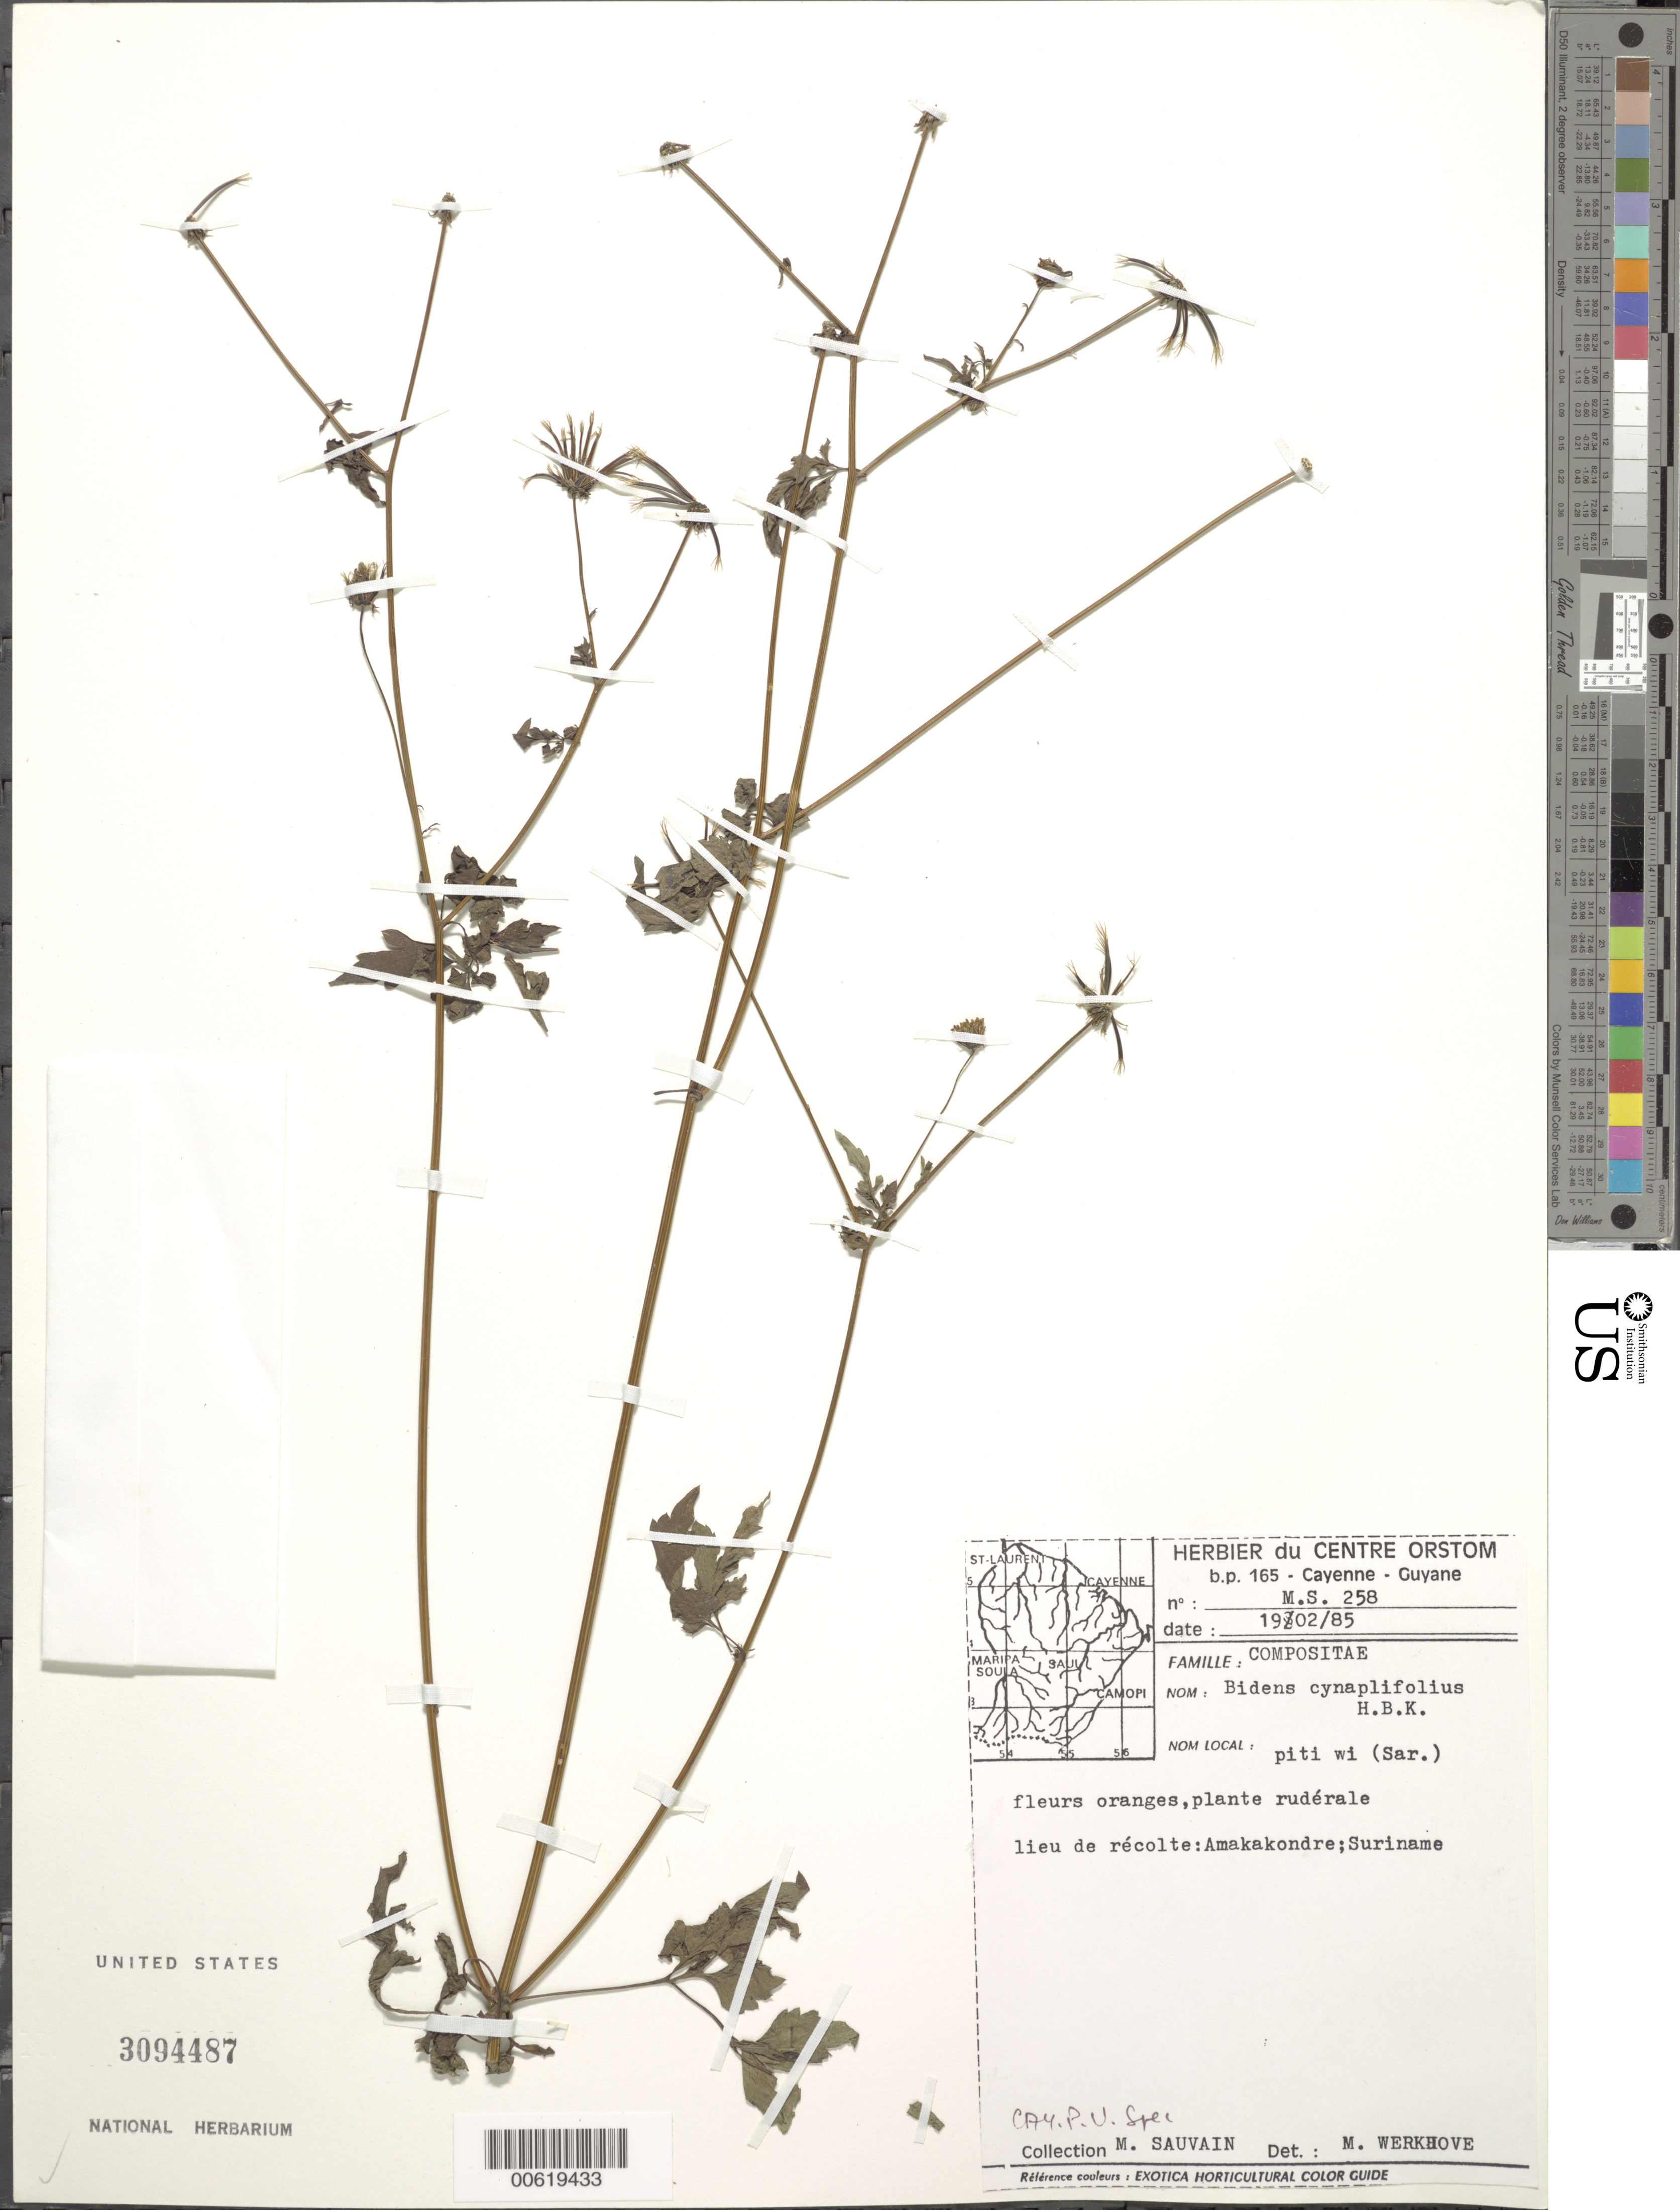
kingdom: Plantae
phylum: Tracheophyta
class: Magnoliopsida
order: Asterales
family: Asteraceae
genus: Bidens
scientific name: Bidens cynapiifolia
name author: Kunth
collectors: M. Sauvain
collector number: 258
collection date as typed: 19-Feb-85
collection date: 1985-02-19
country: Suriname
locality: Amaka kondre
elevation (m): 200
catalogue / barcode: US 3094487